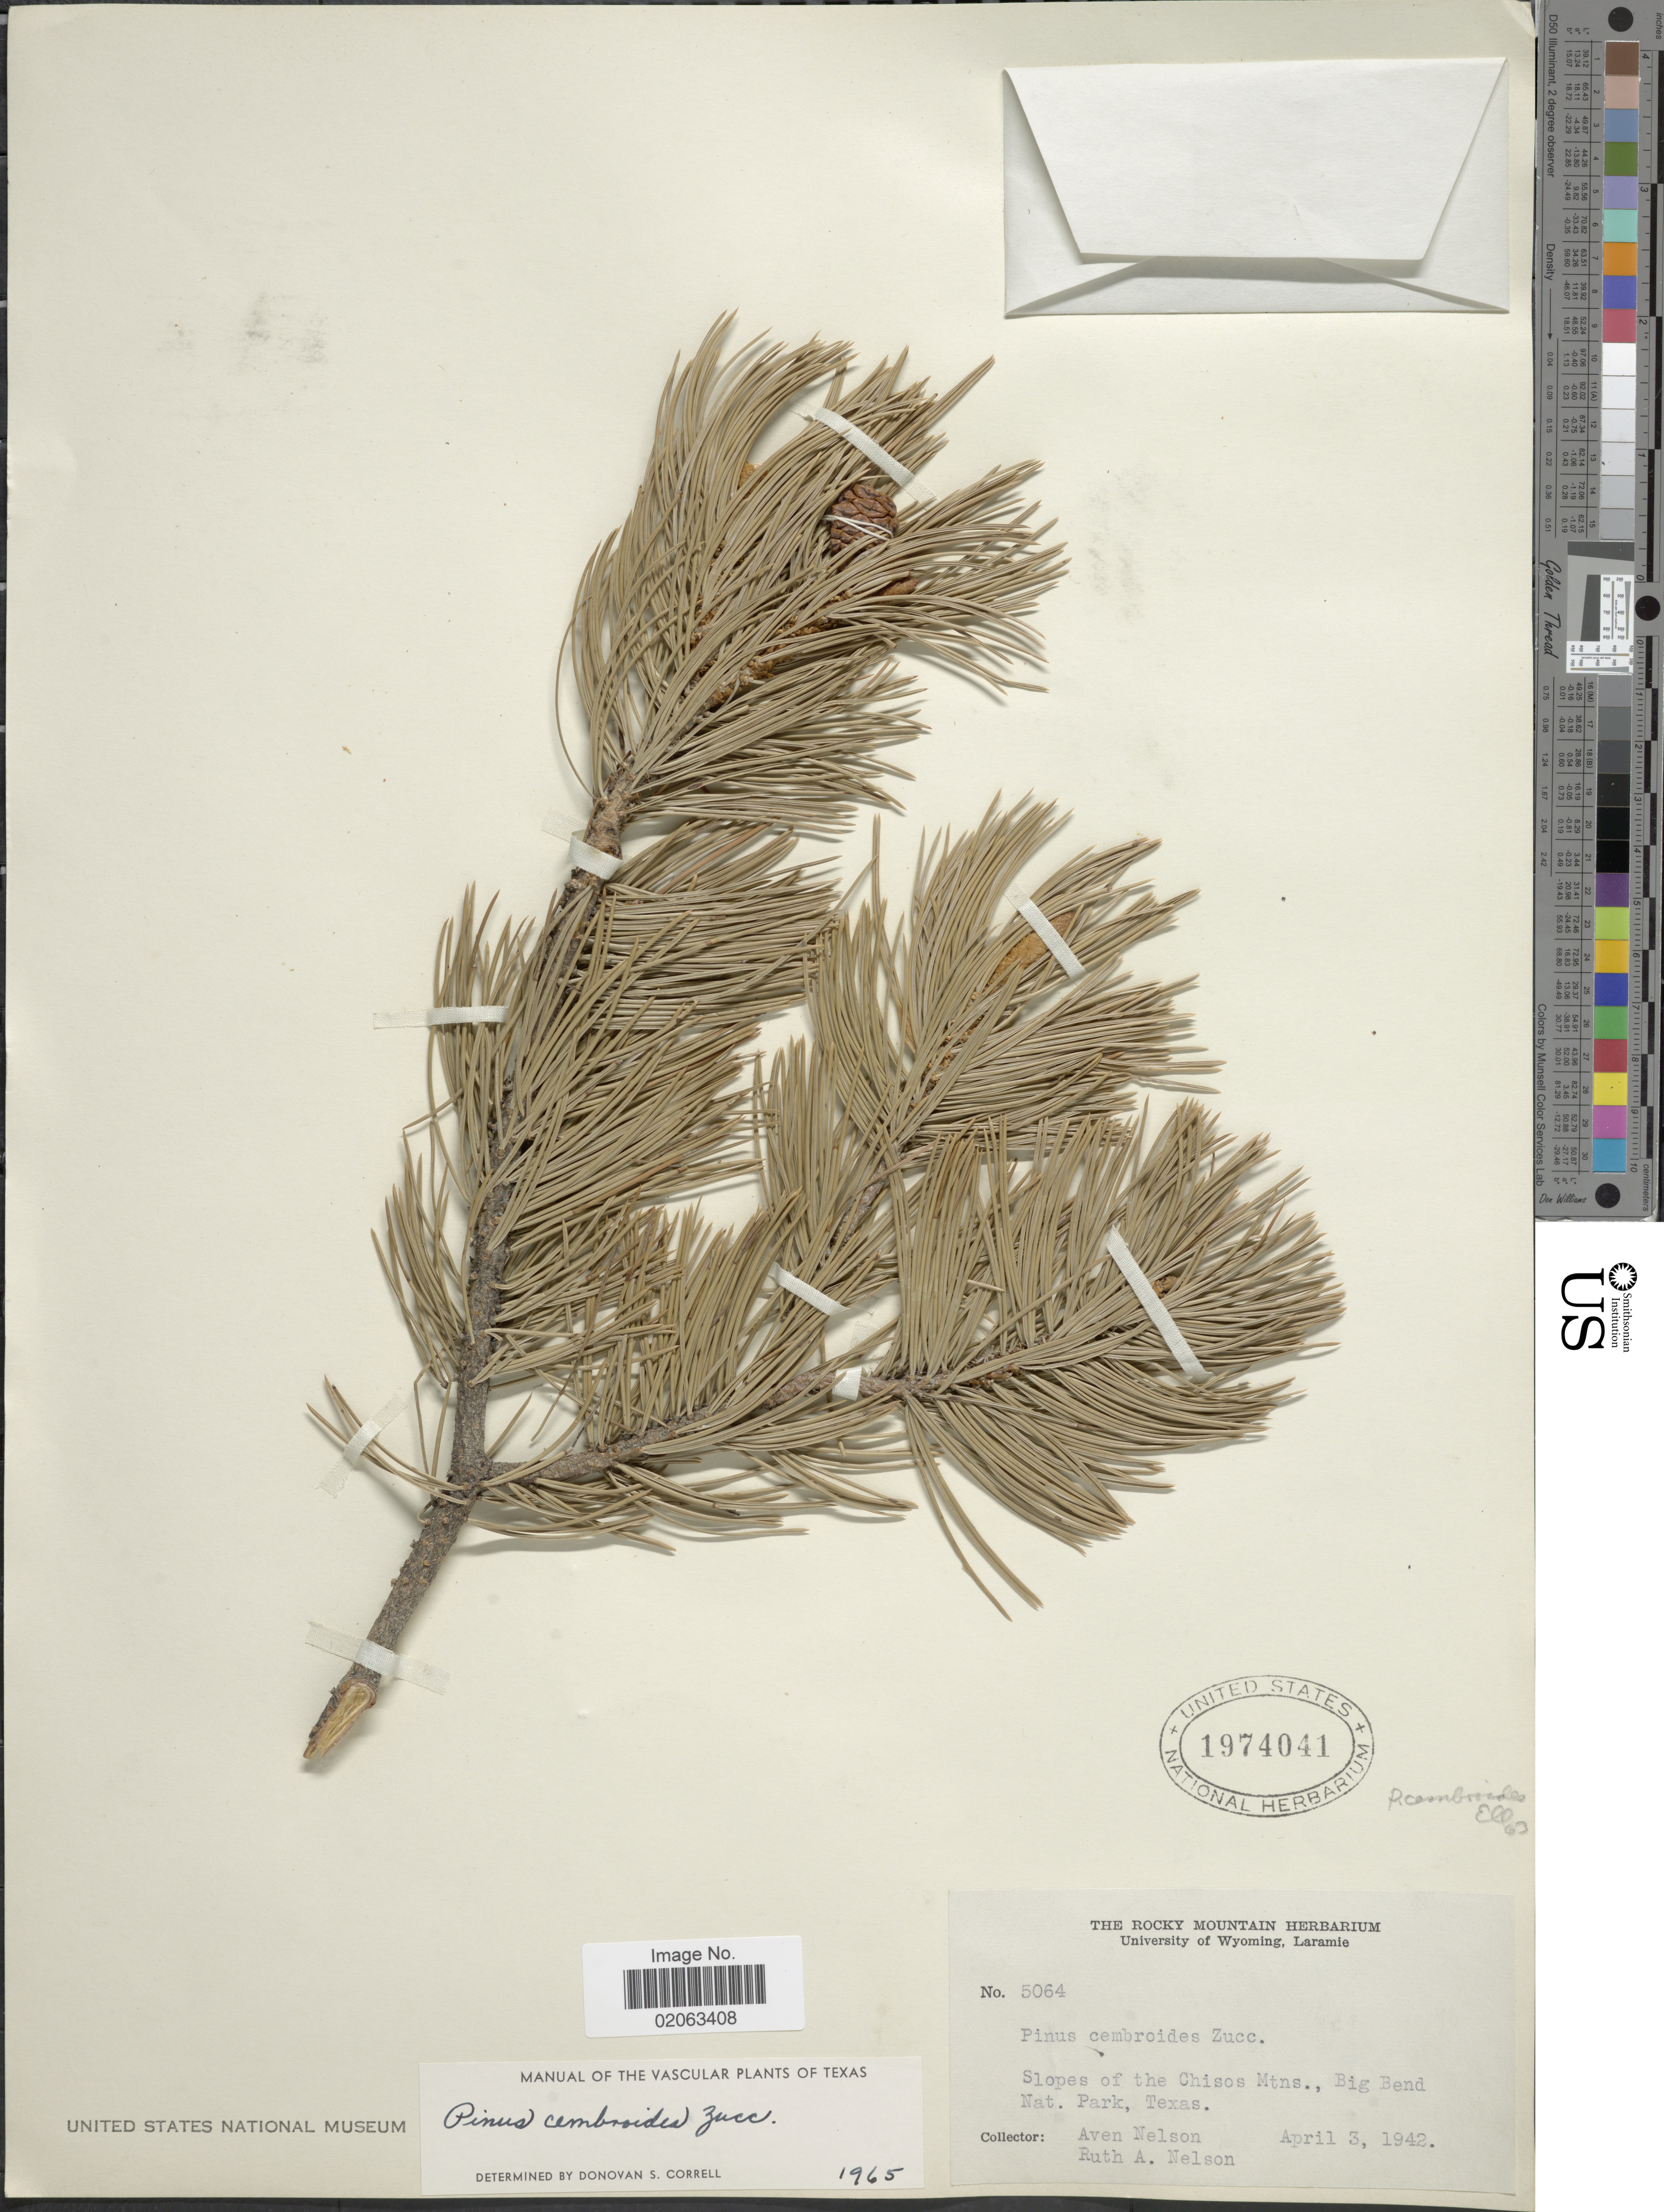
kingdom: Plantae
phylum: Tracheophyta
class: Pinopsida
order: Pinales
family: Pinaceae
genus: Pinus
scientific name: Pinus cembroides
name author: Zucc.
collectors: A. Nelson & R. A. Nelson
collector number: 5064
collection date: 1942-04-03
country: United States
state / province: Texas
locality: Slopes of the Chisos Mtns., Big Bend Nat. Park. Texas.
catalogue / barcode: US 1974041